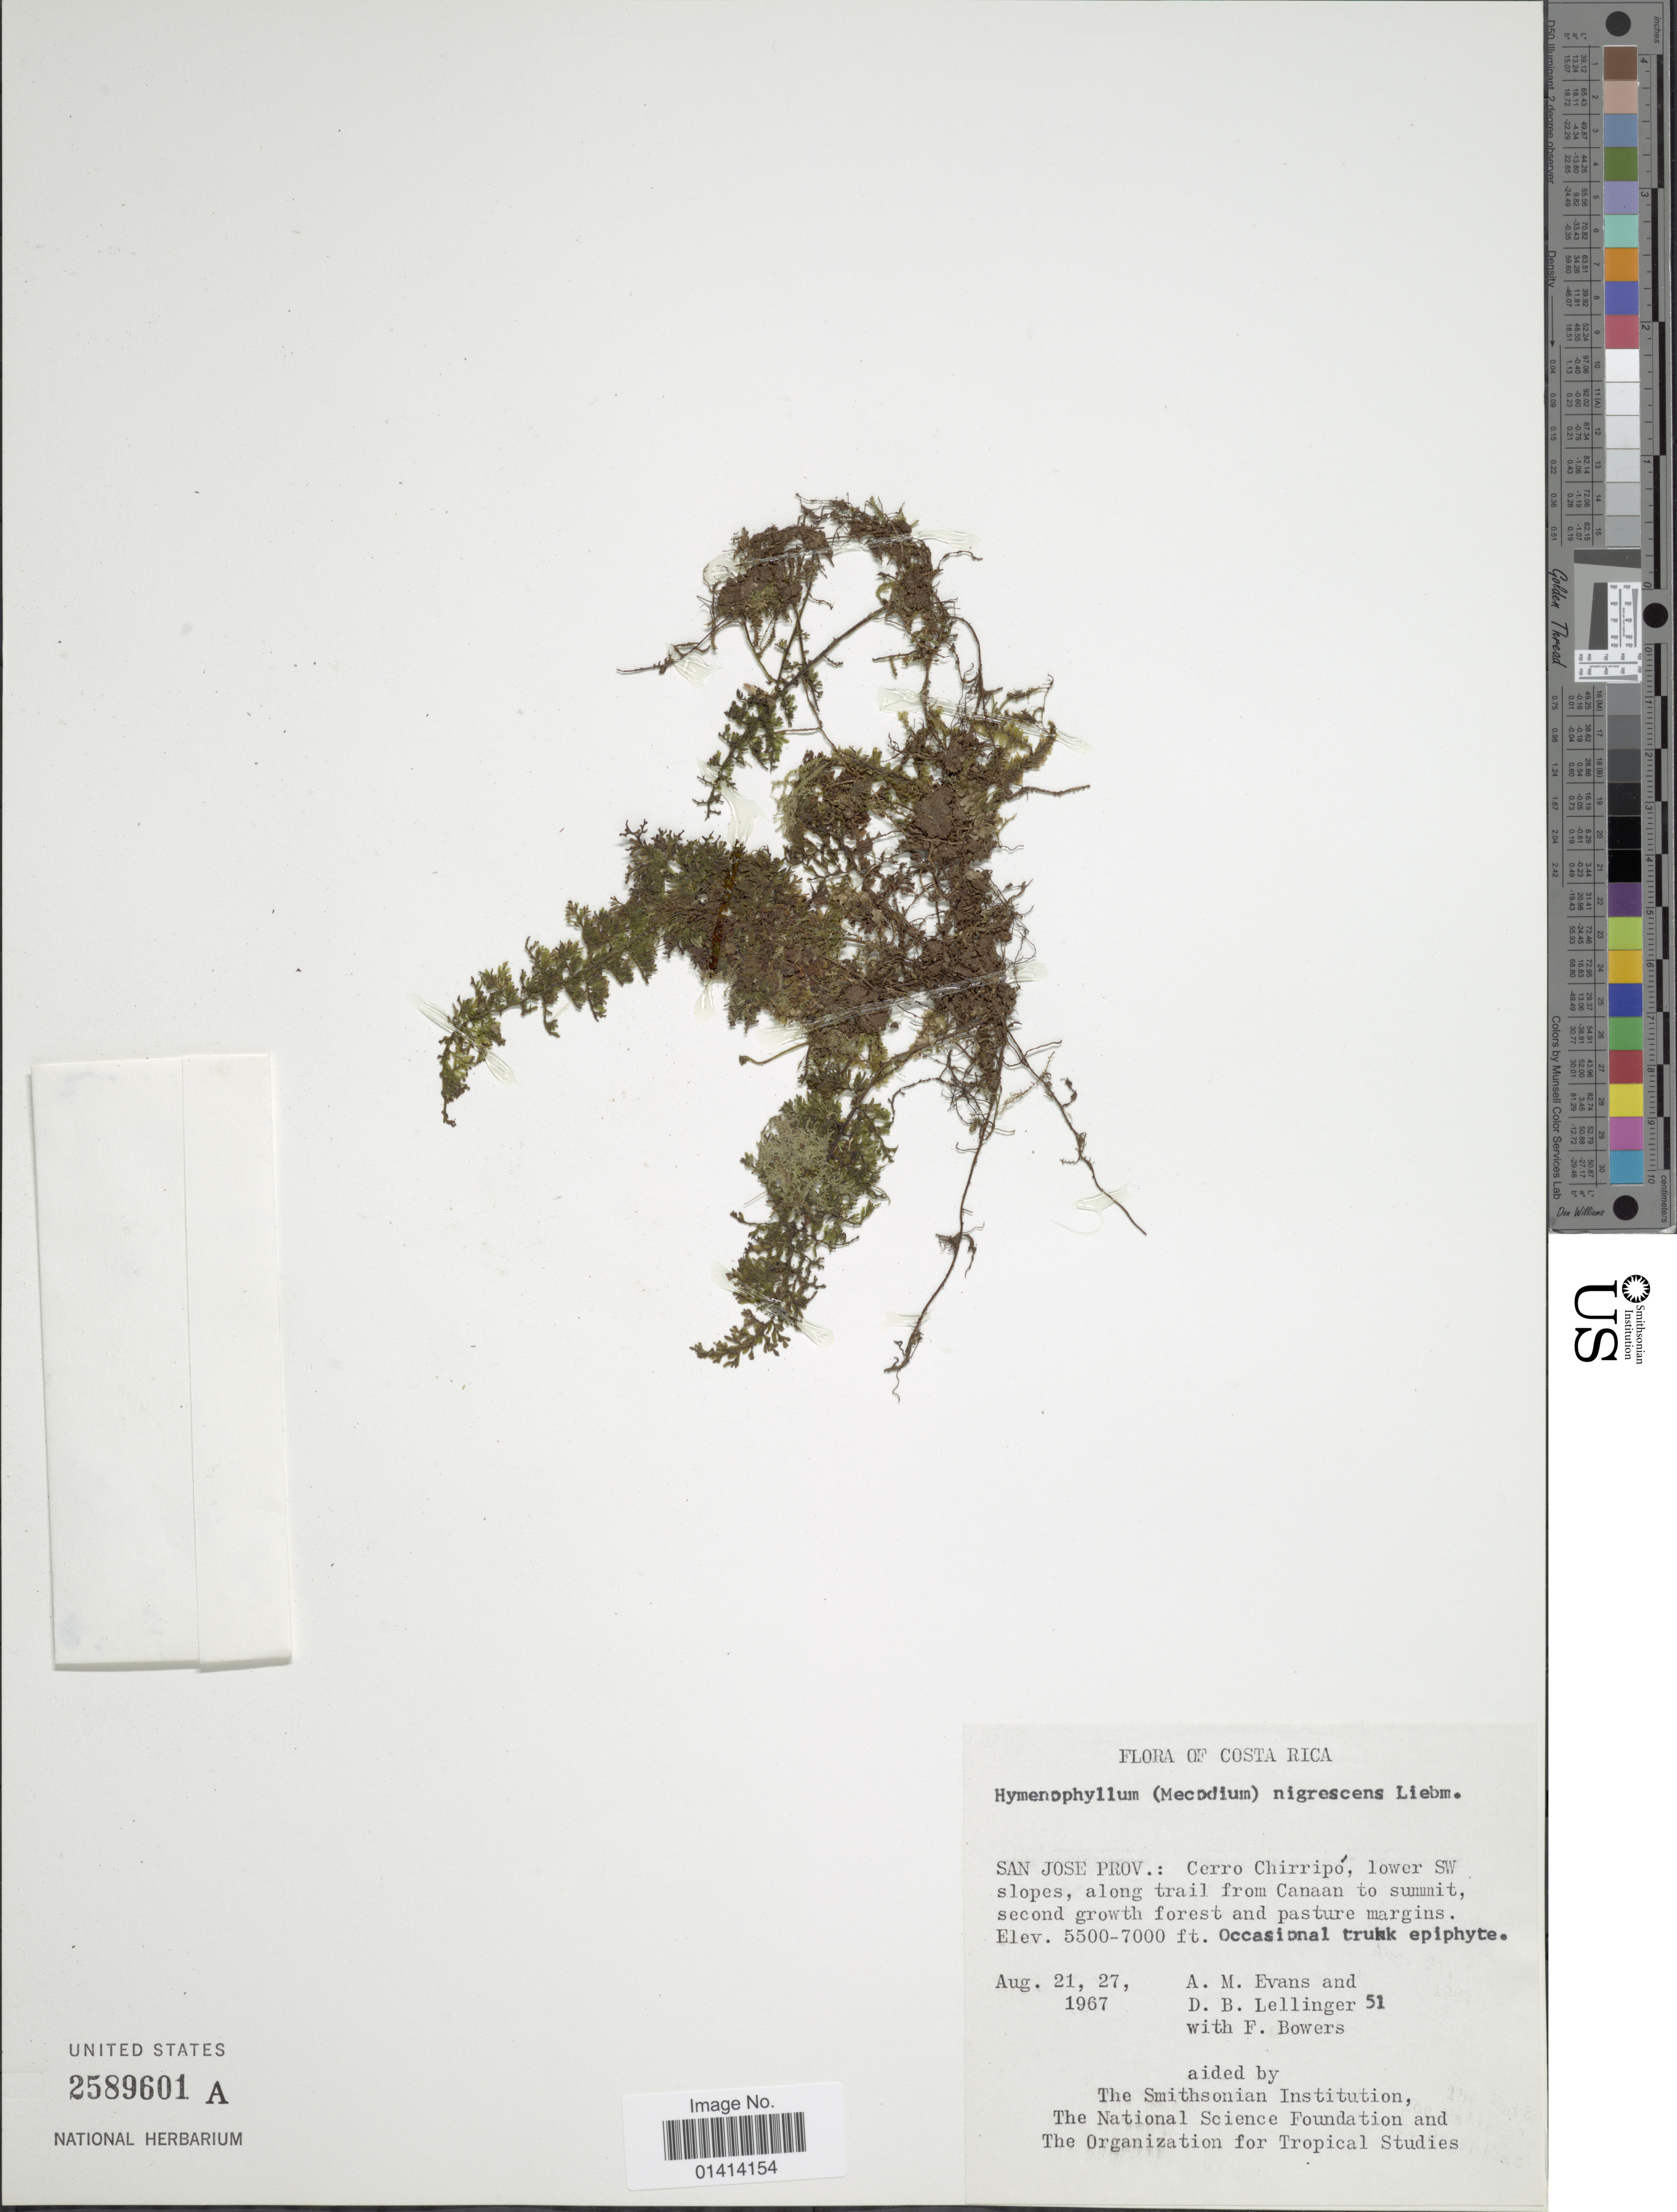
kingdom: Plantae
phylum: Tracheophyta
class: Polypodiopsida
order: Hymenophyllales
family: Hymenophyllaceae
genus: Hymenophyllum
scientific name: Hymenophyllum myriocarpum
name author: Hook.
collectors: A. M. Evans, D. B. Lellinger & F. Bowers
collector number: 51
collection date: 1967-08-21/1967-08-27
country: Costa Rica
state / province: San José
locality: Cerro Chirripó, lower SW slopes, along trail from Canaan to summit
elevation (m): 1676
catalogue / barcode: US 2589601A